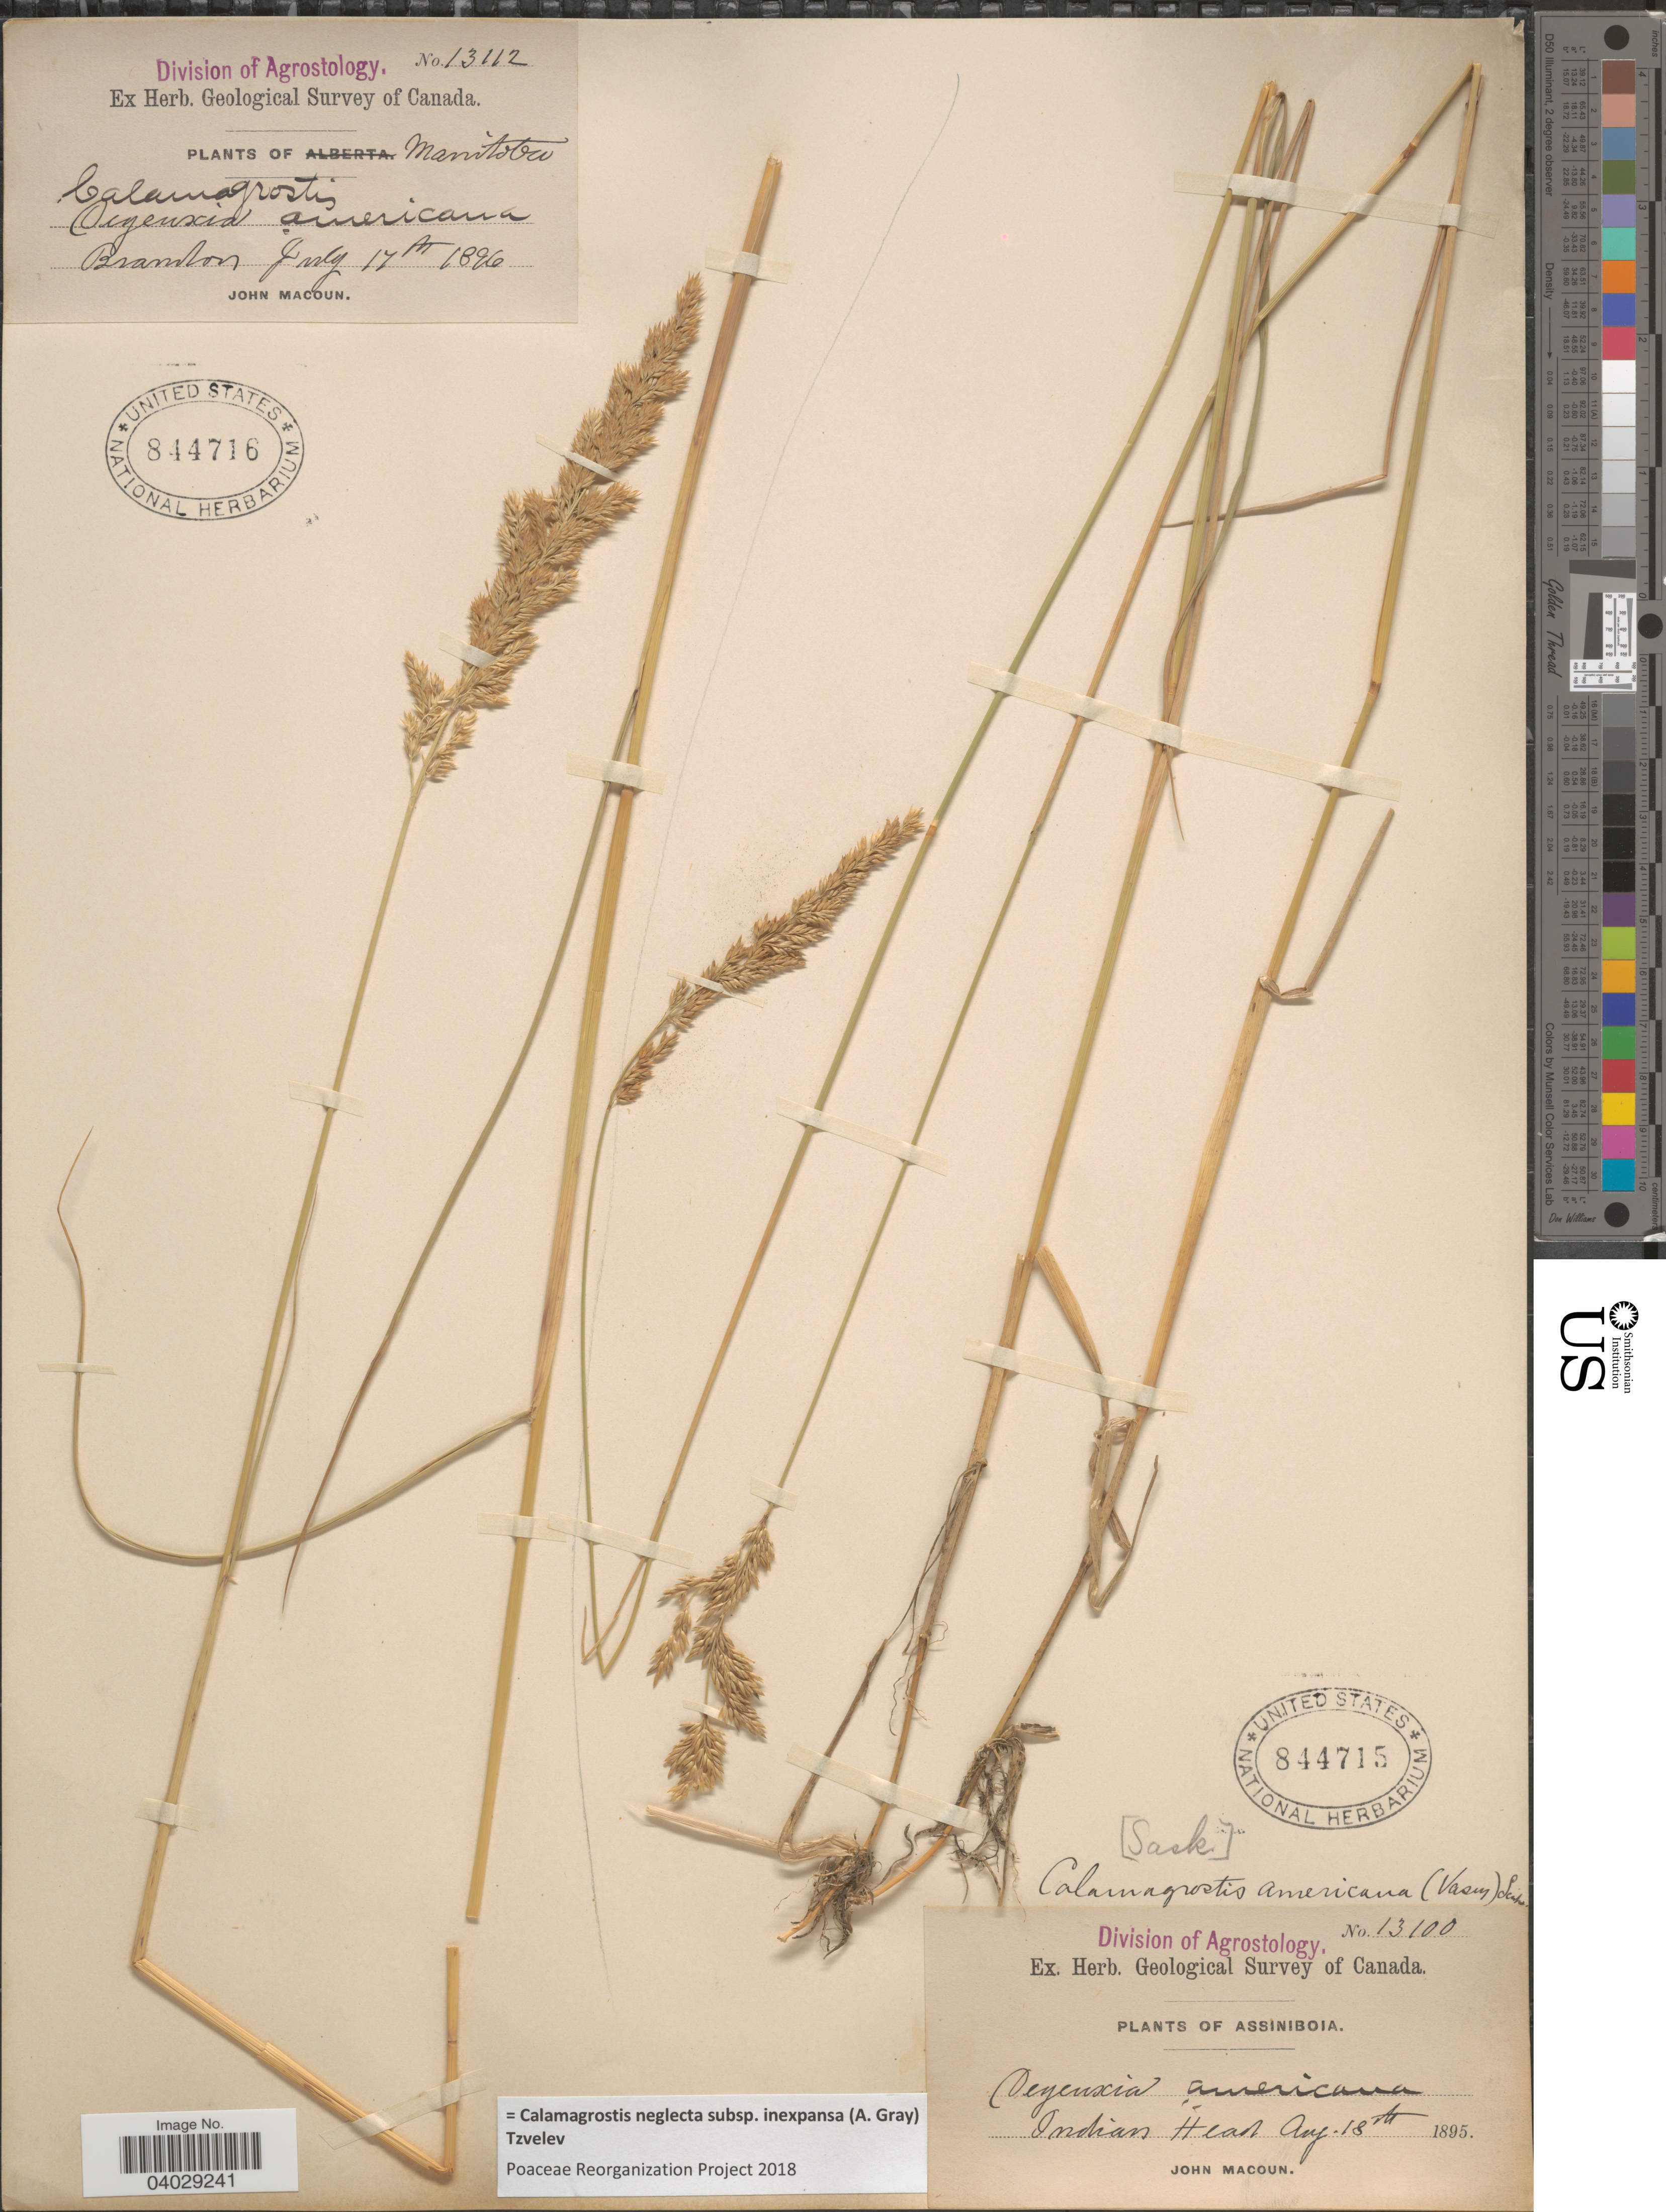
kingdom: Plantae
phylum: Tracheophyta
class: Liliopsida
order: Poales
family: Poaceae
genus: Calamagrostis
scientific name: Calamagrostis neglecta subsp. inexpansa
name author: (A. Gray) Tzvelev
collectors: J. Macoun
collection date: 1895-08-18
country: Canada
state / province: Saskatchewan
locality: Assiniboia. Indian Head.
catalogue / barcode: US 844715